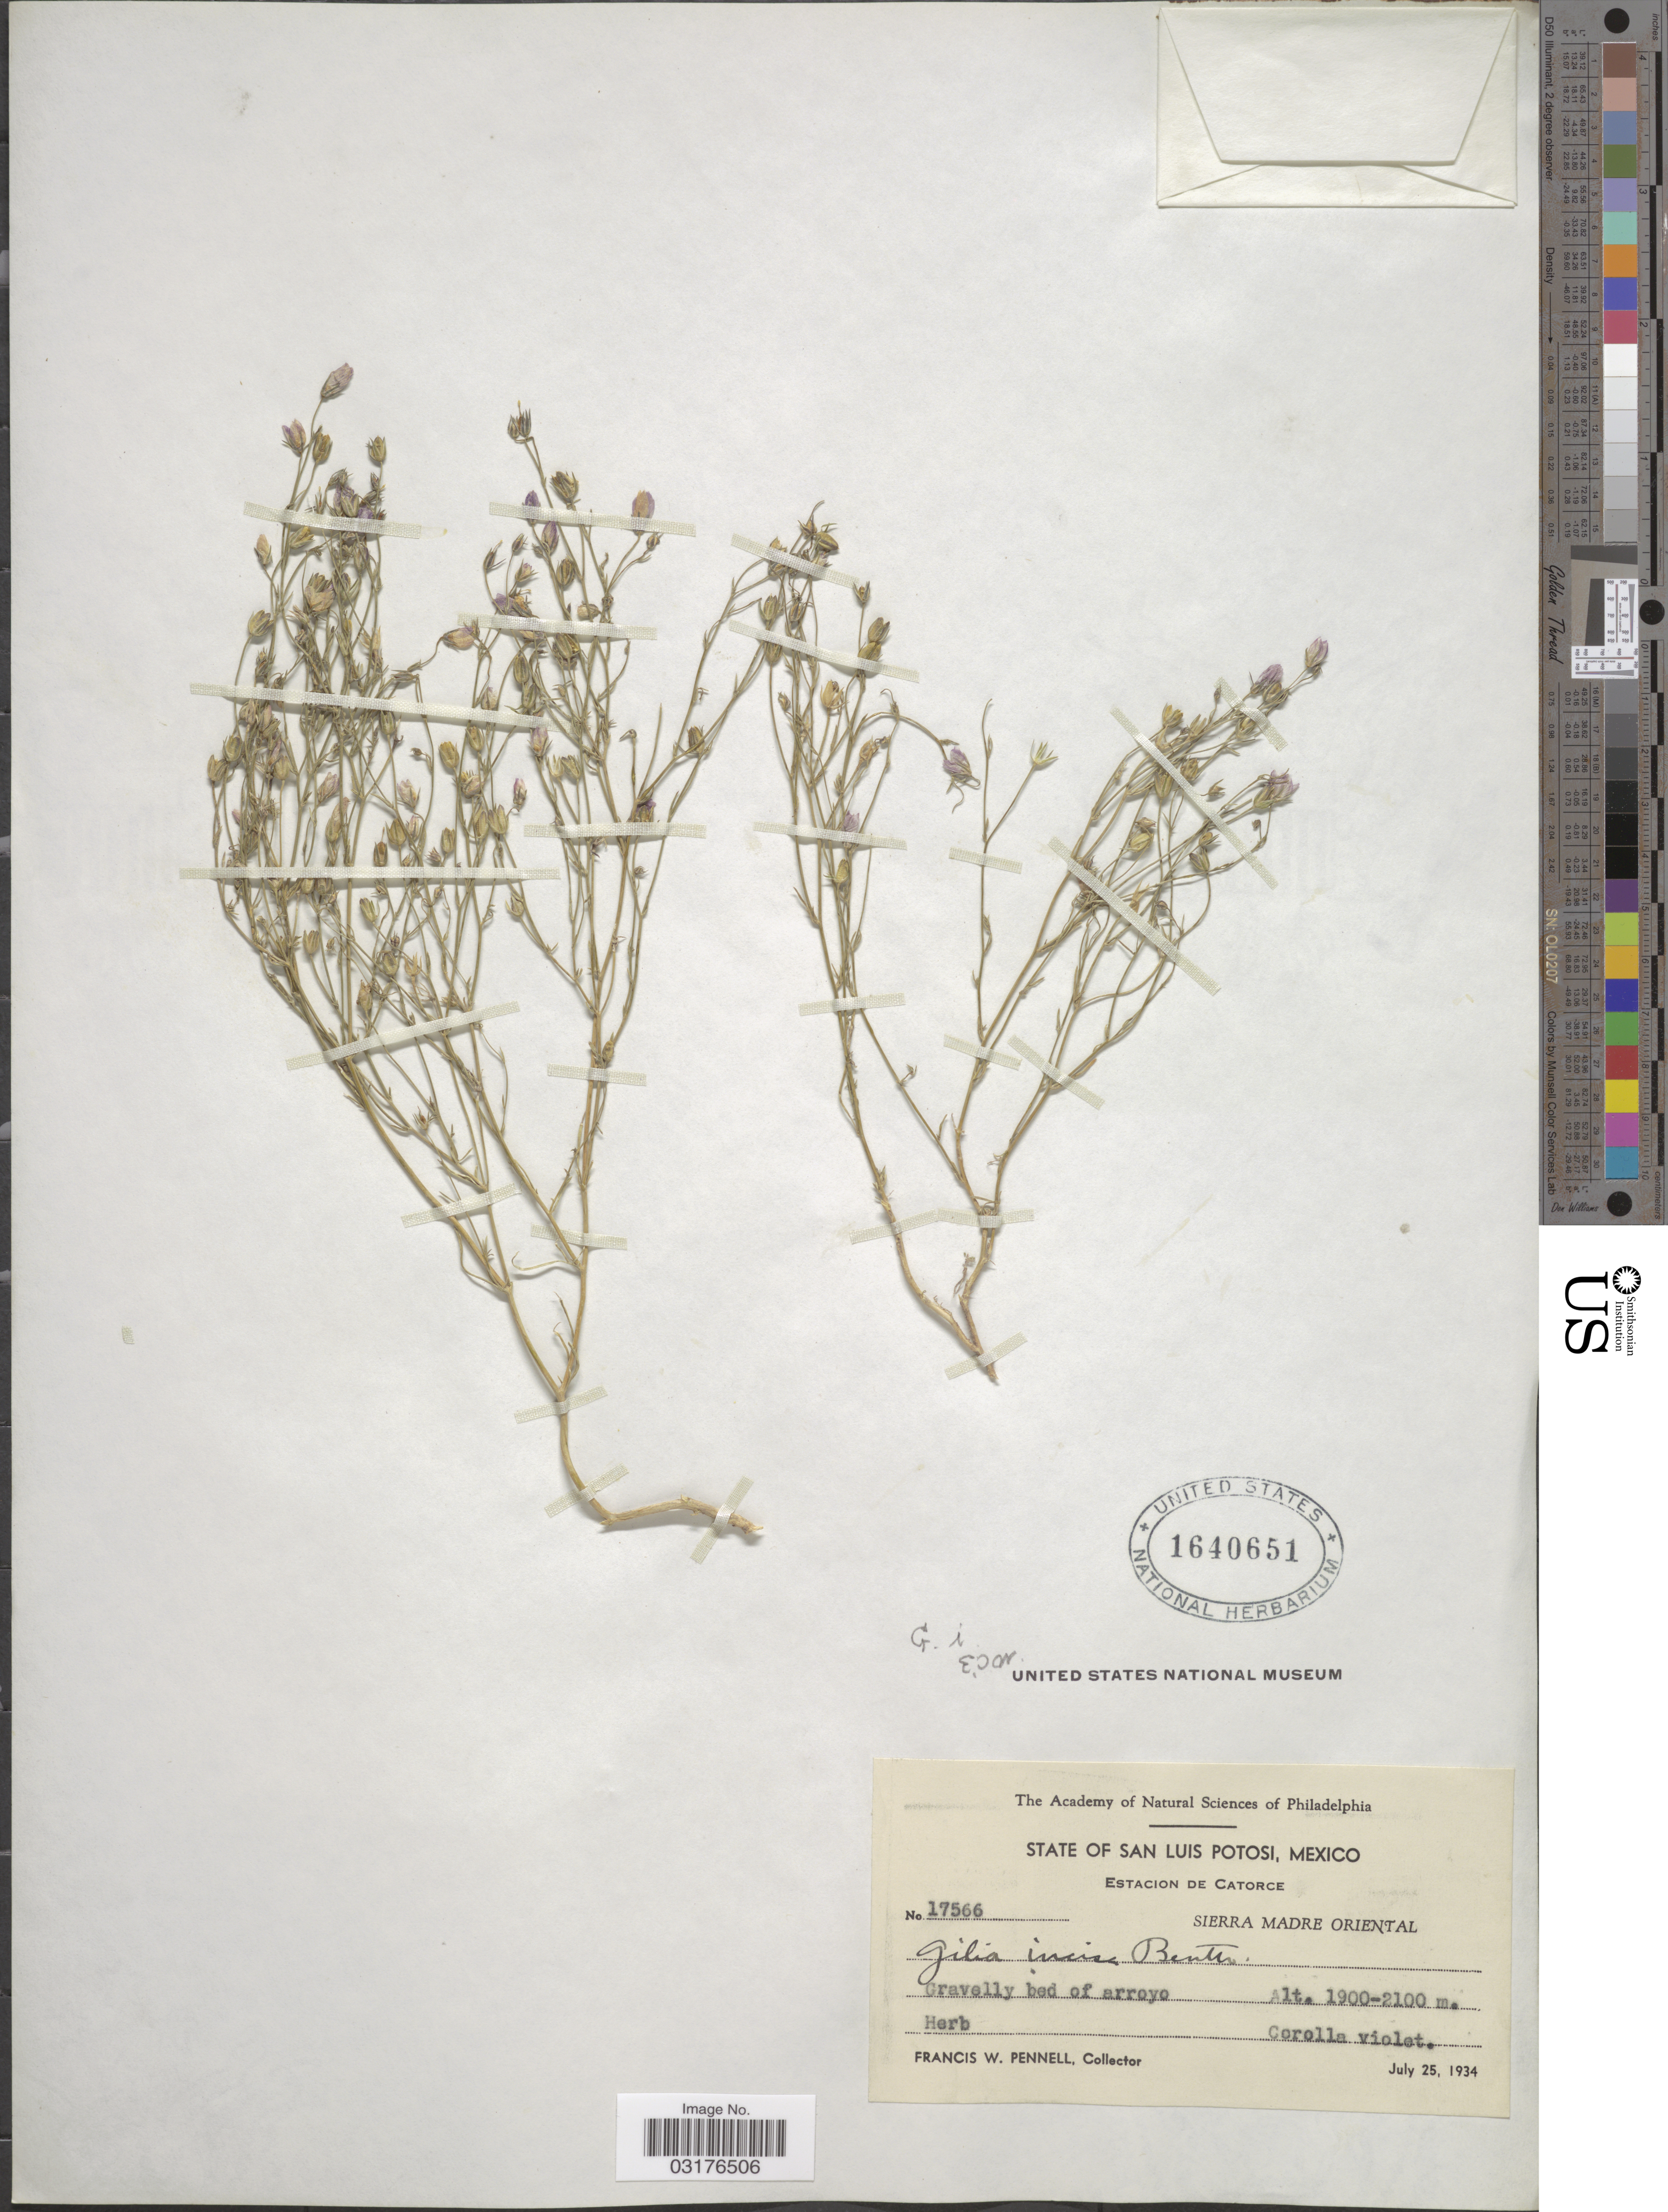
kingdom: Plantae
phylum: Tracheophyta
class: Magnoliopsida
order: Ericales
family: Polemoniaceae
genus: Giliastrum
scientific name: Giliastrum sp.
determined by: Strong, Mark T., (BOT), Smithsonian Institution - National Museum of Natural History (UNITED STATES)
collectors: F. W. Pennell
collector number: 17566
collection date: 1934-07-25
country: Mexico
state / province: San Luis Potosí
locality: Estacion de Catorce. Sierra Madre Oriental.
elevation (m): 1900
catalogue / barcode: US 1640651